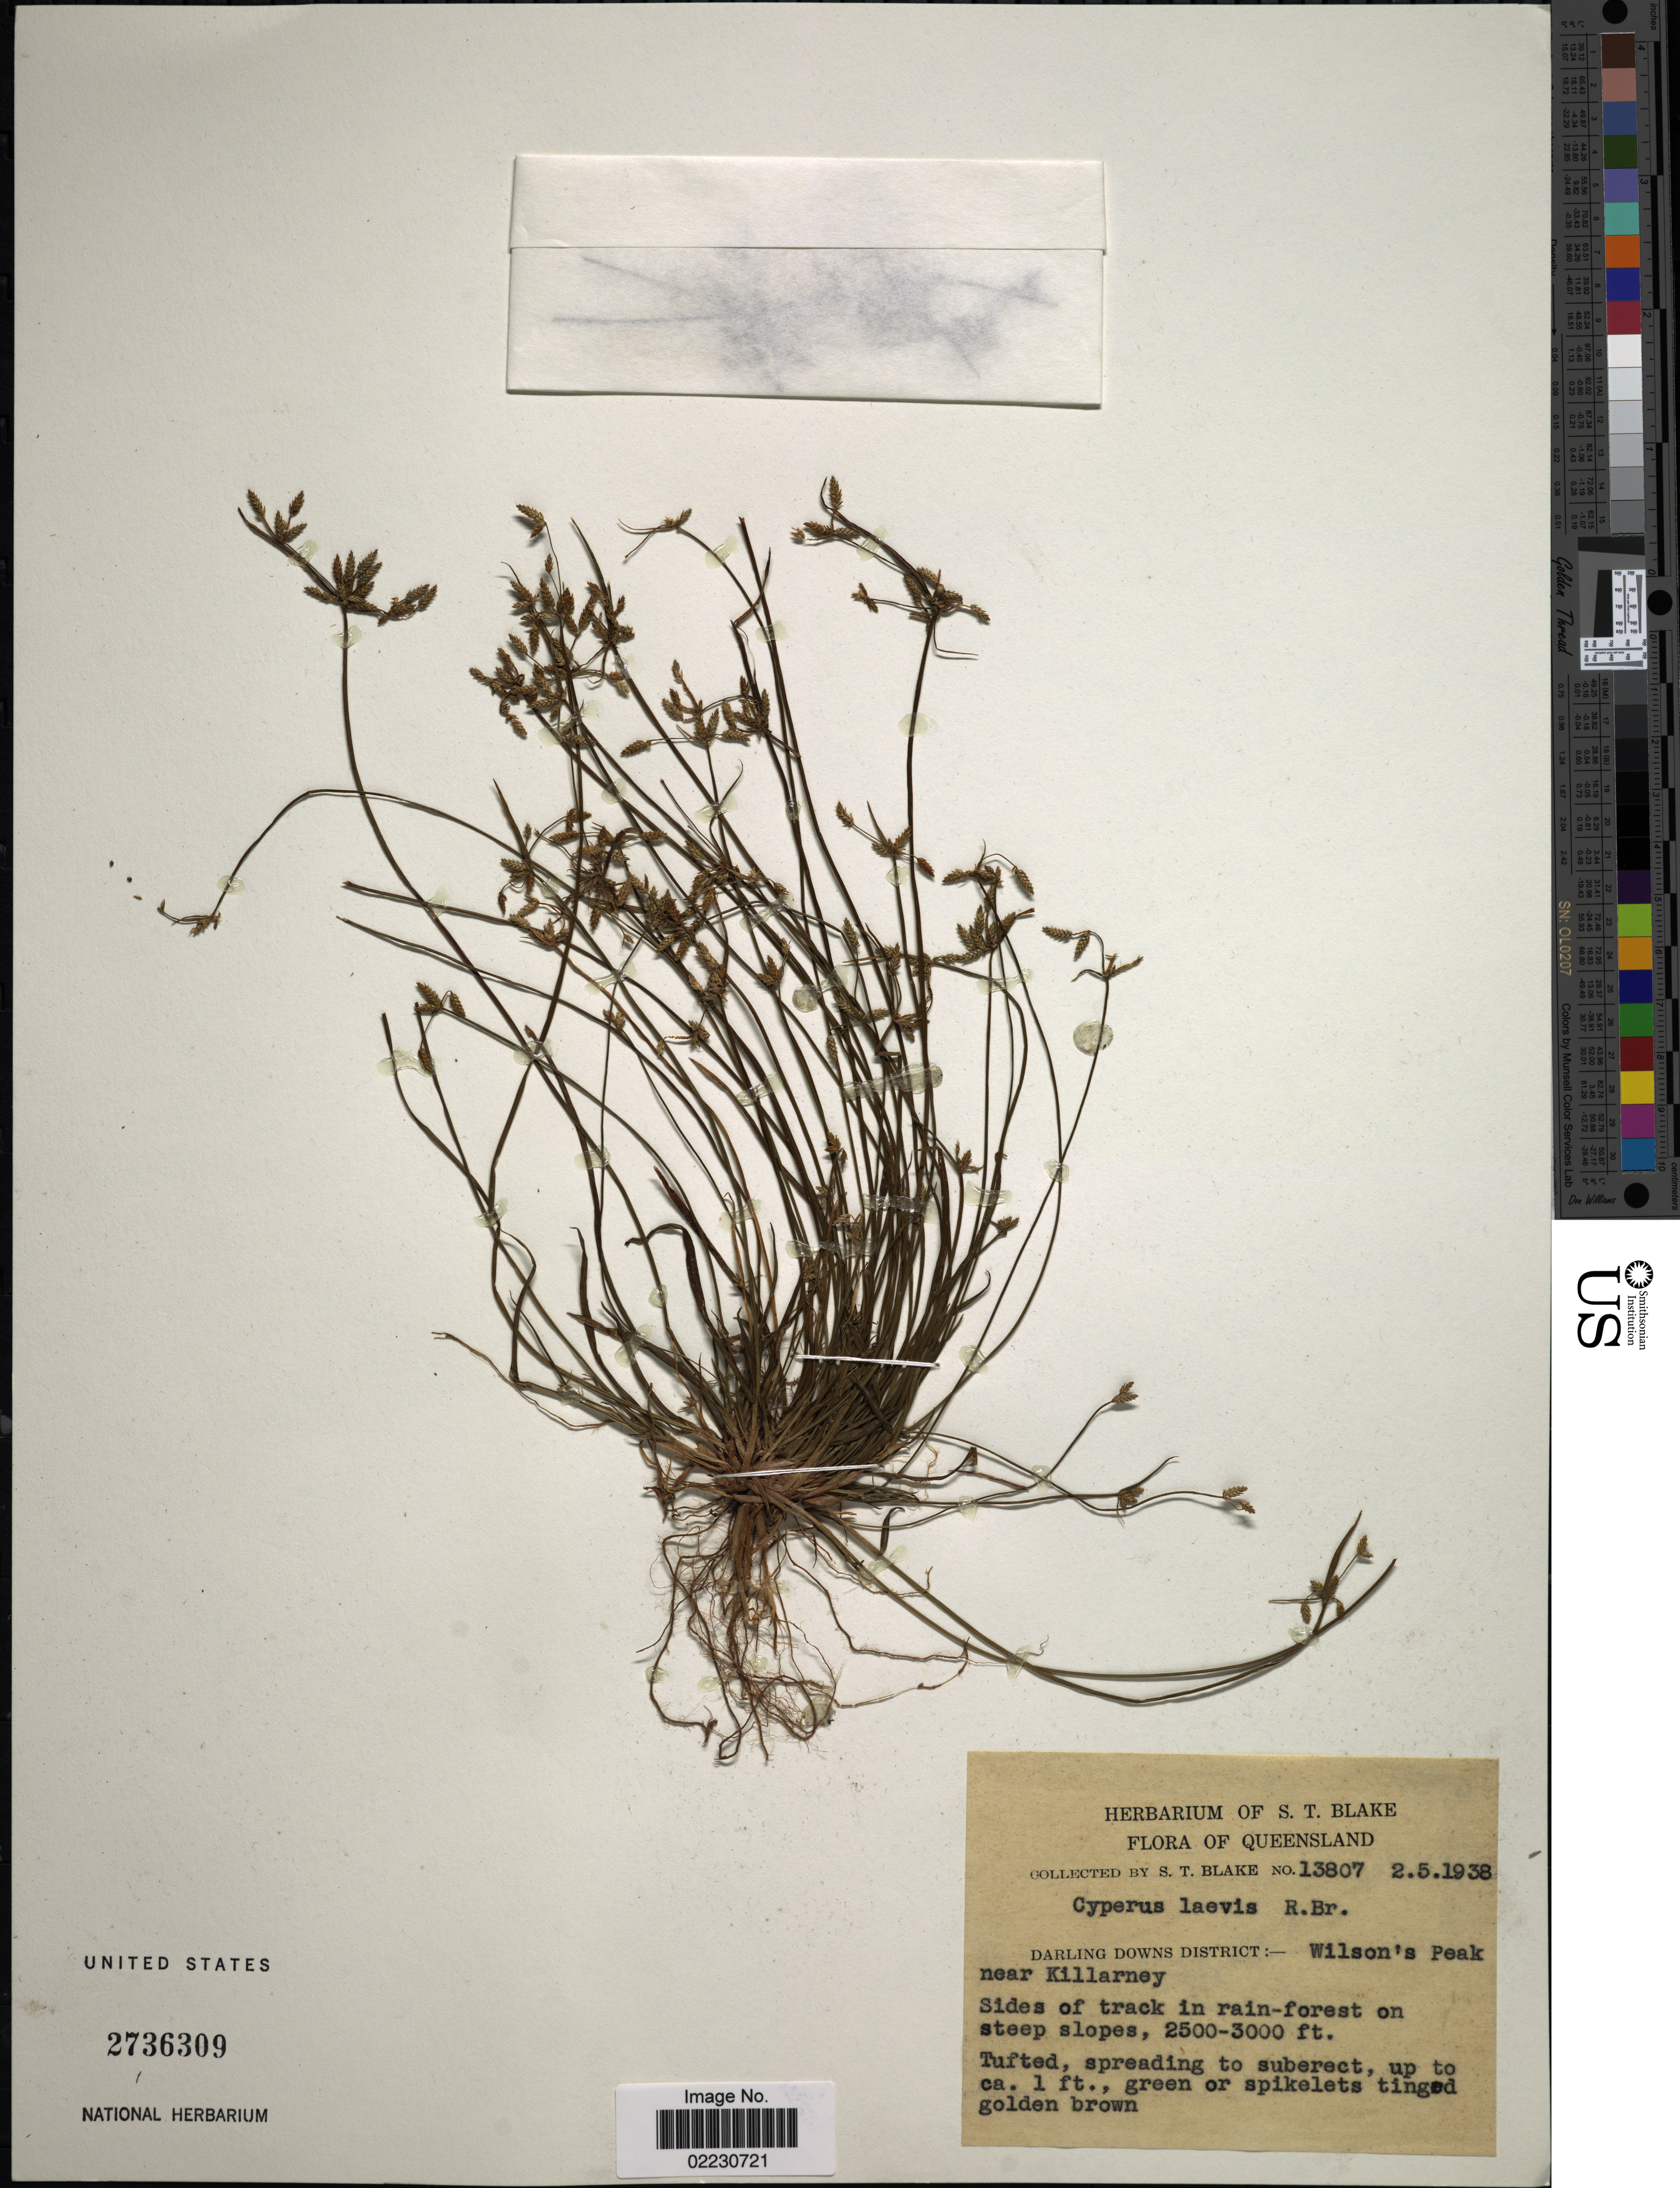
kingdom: Plantae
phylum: Tracheophyta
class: Liliopsida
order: Poales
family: Cyperaceae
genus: Cyperus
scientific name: Cyperus laevis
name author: R. Br.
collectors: S. T. Blake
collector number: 13807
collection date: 1938-05-02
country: Australia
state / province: Queensland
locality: Darling Downs District;- Wilson's Peak near Killarney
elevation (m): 762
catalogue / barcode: US 2736309